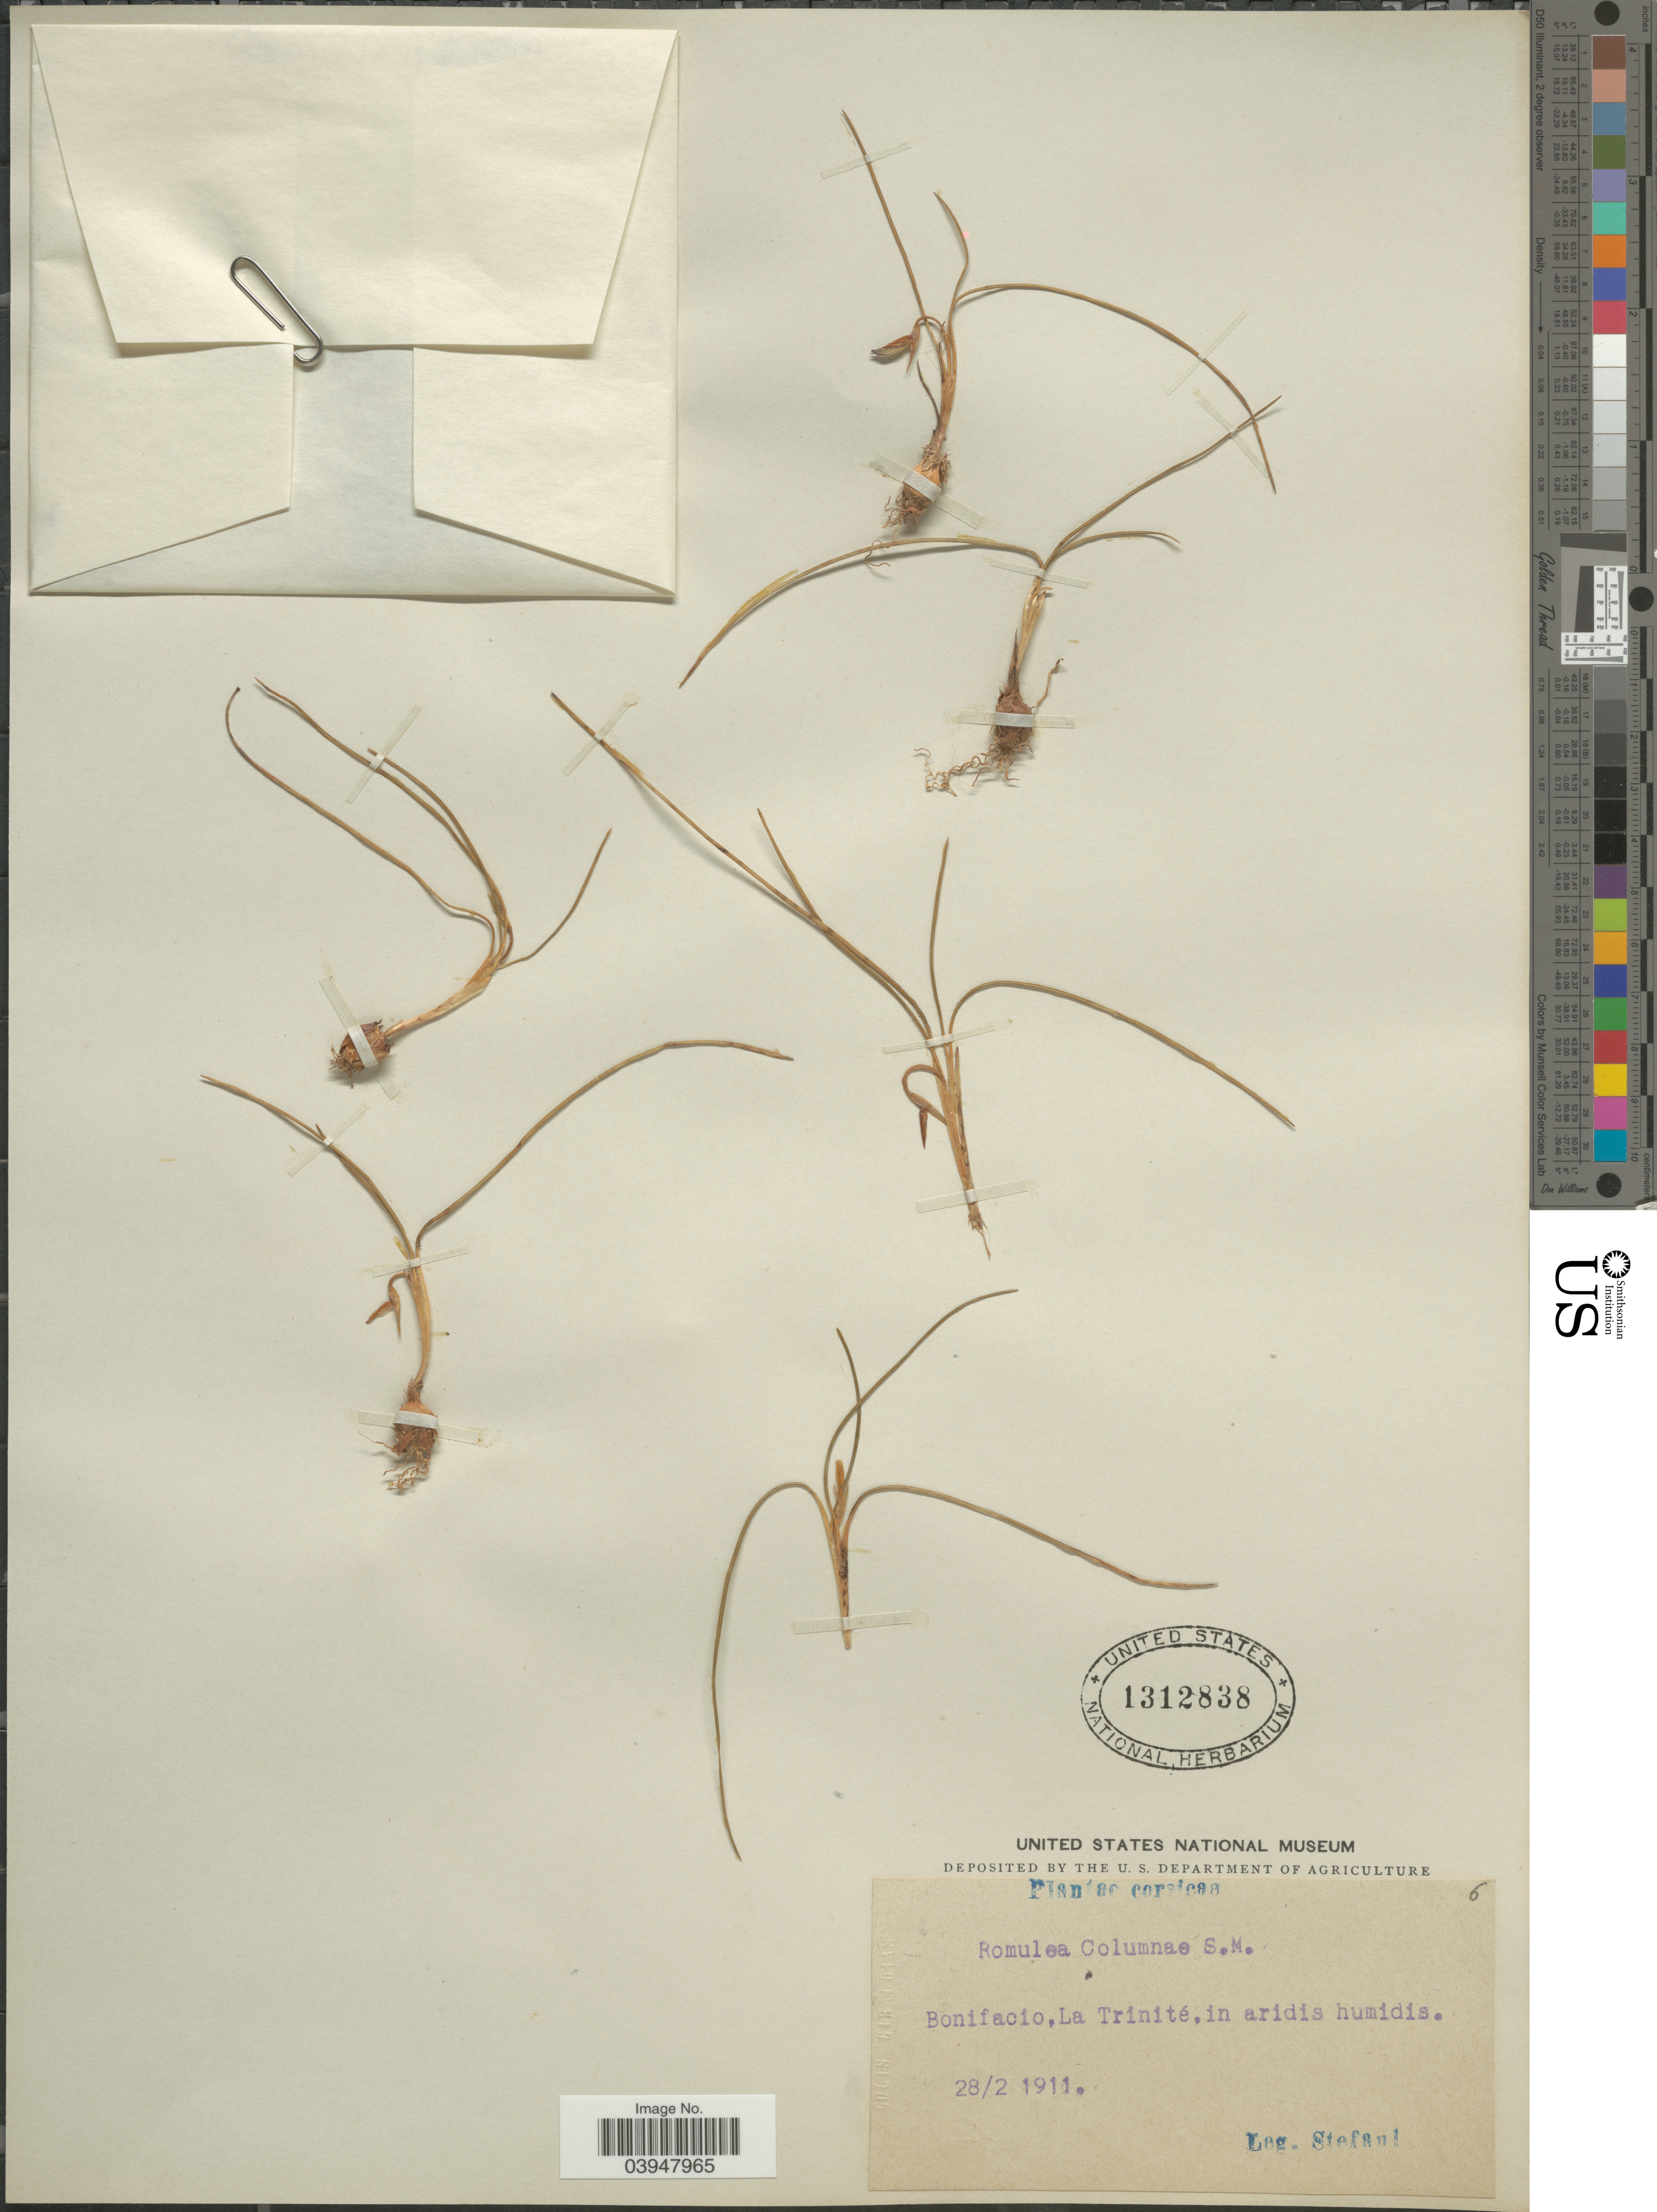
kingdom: Plantae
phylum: Tracheophyta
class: Liliopsida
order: Asparagales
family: Iridaceae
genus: Romulea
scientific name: Romulea columnae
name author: Sebast. & Mauri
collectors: Stefani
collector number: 6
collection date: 1911-02-28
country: France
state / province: Corsica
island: Corse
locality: Bonifacio, La Trinité, in aridis humidis.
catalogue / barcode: US 1312838